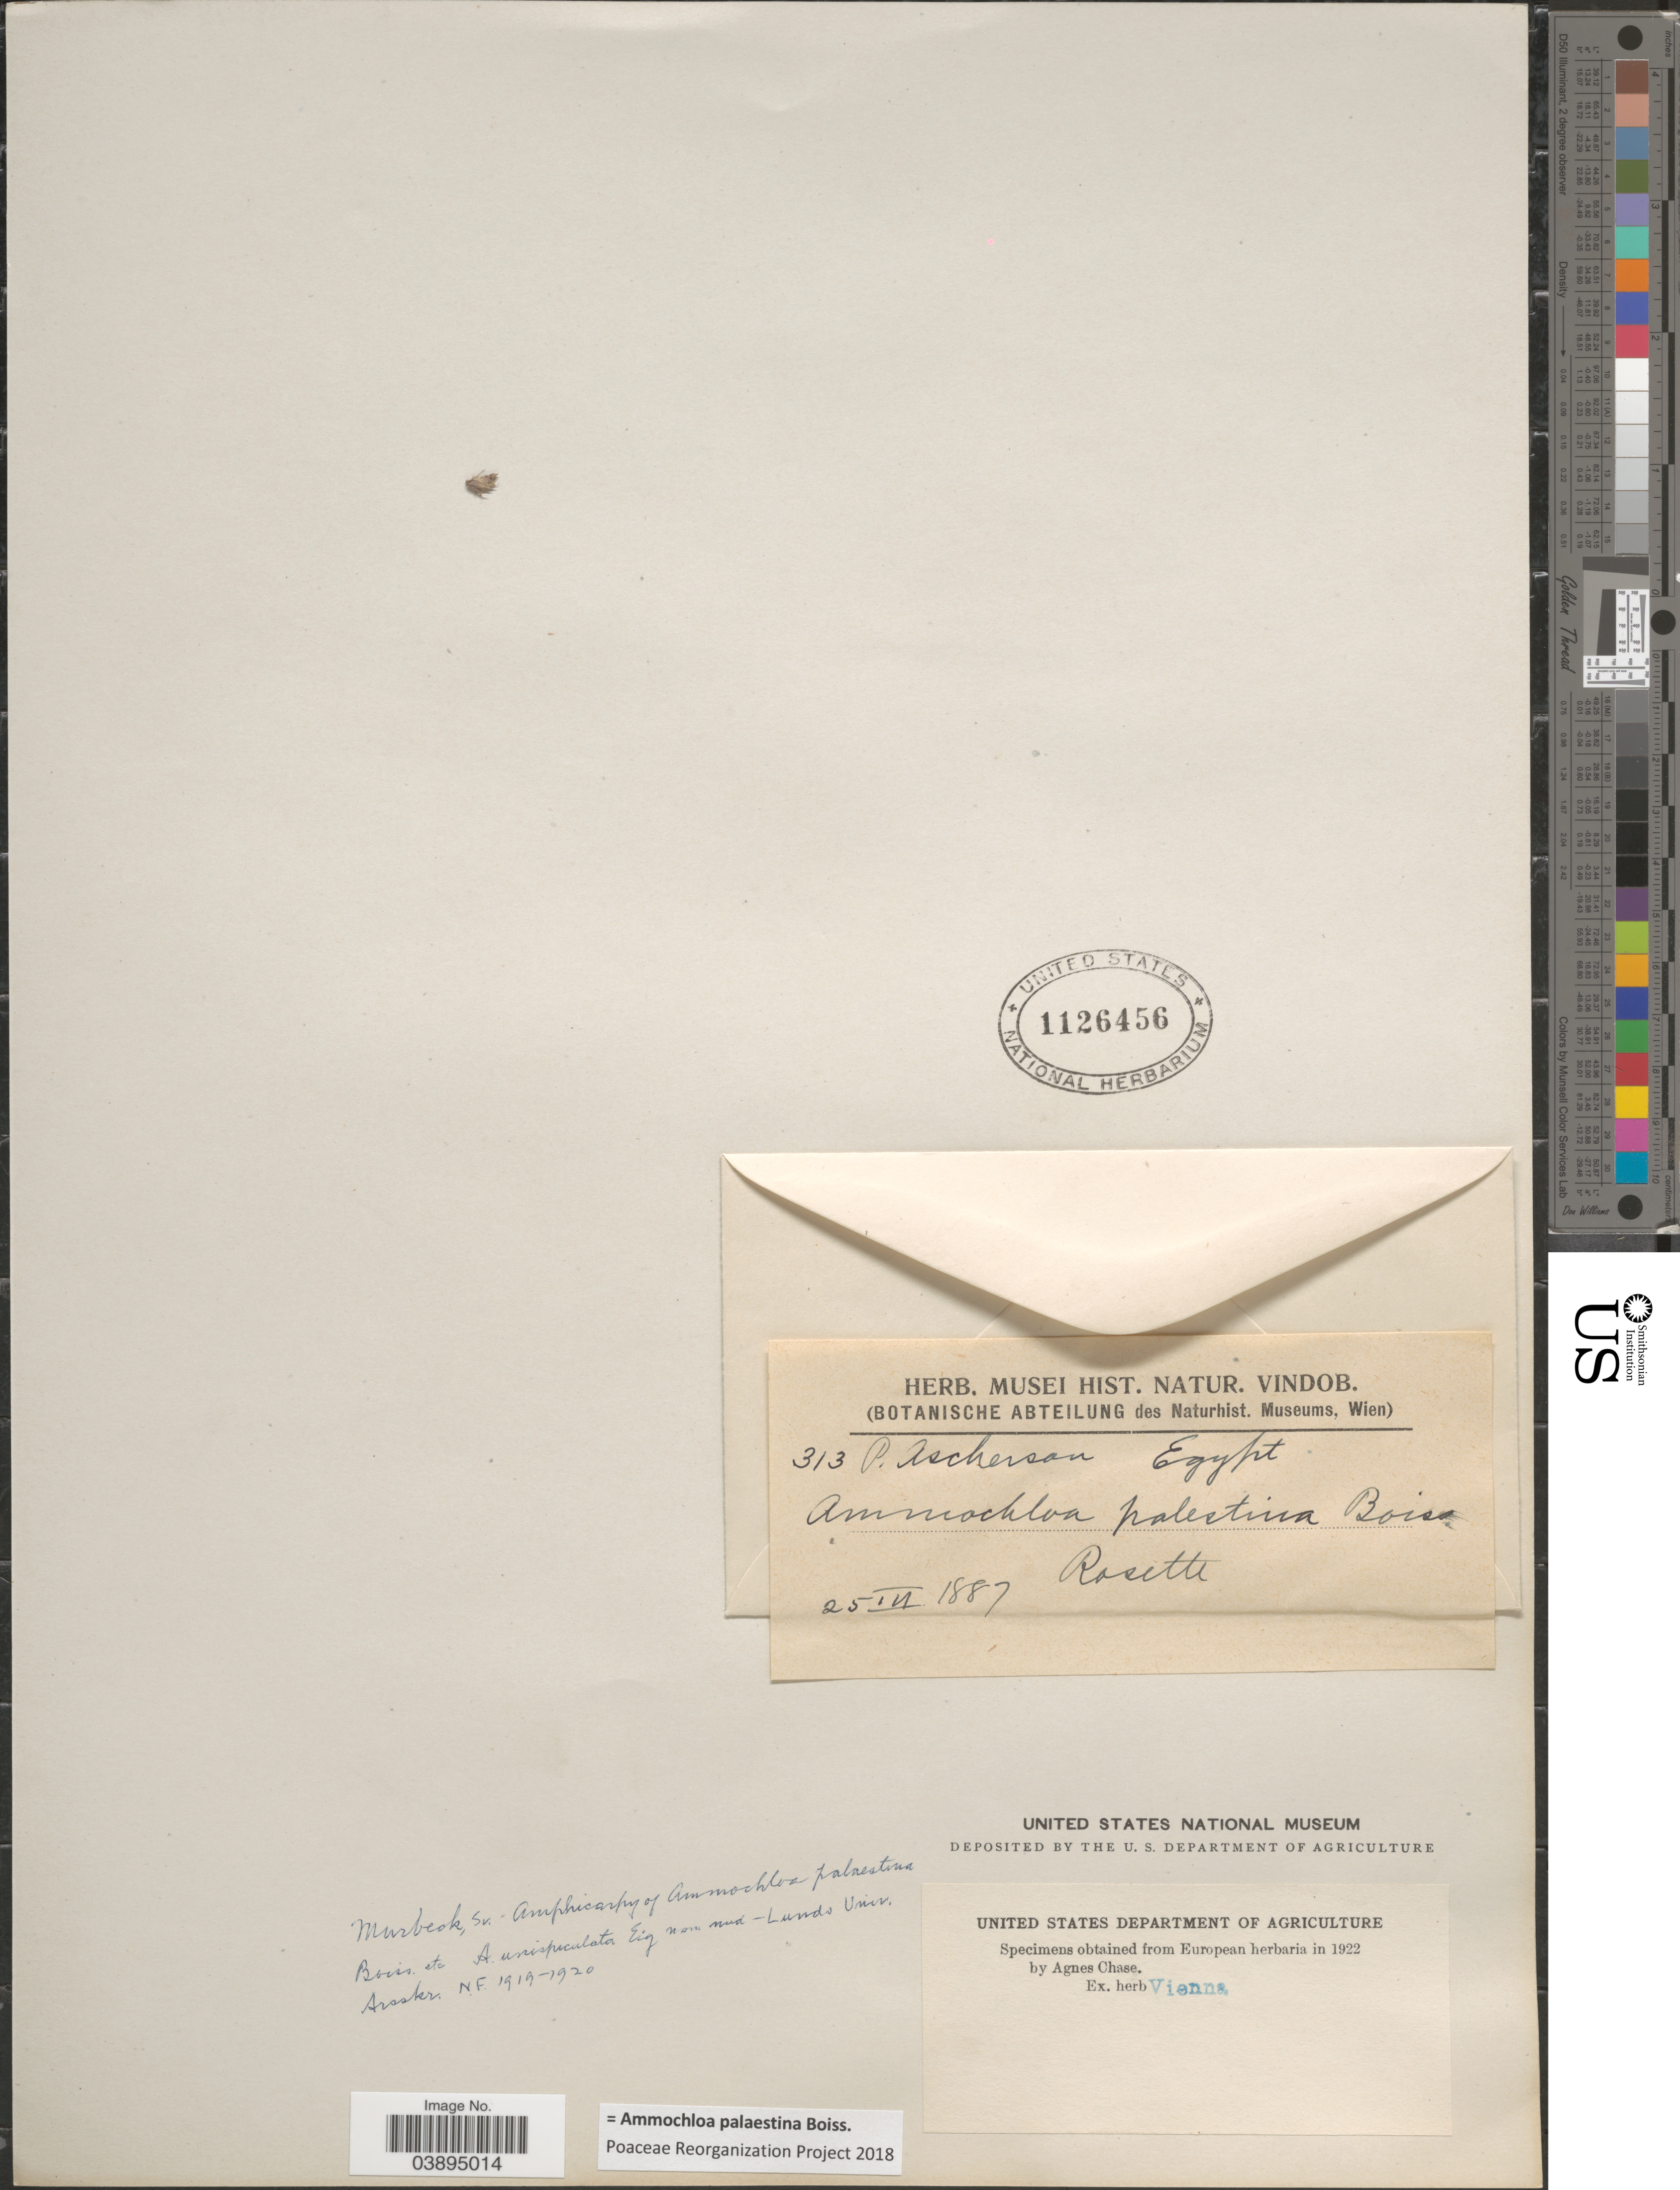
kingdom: Plantae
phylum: Tracheophyta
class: Liliopsida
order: Poales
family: Poaceae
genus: Ammochloa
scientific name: Ammochloa palaestina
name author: Boiss.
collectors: P. F. Ascherson & -. Rosette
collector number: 313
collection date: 1887-03-25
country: Egypt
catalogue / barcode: US 1126456